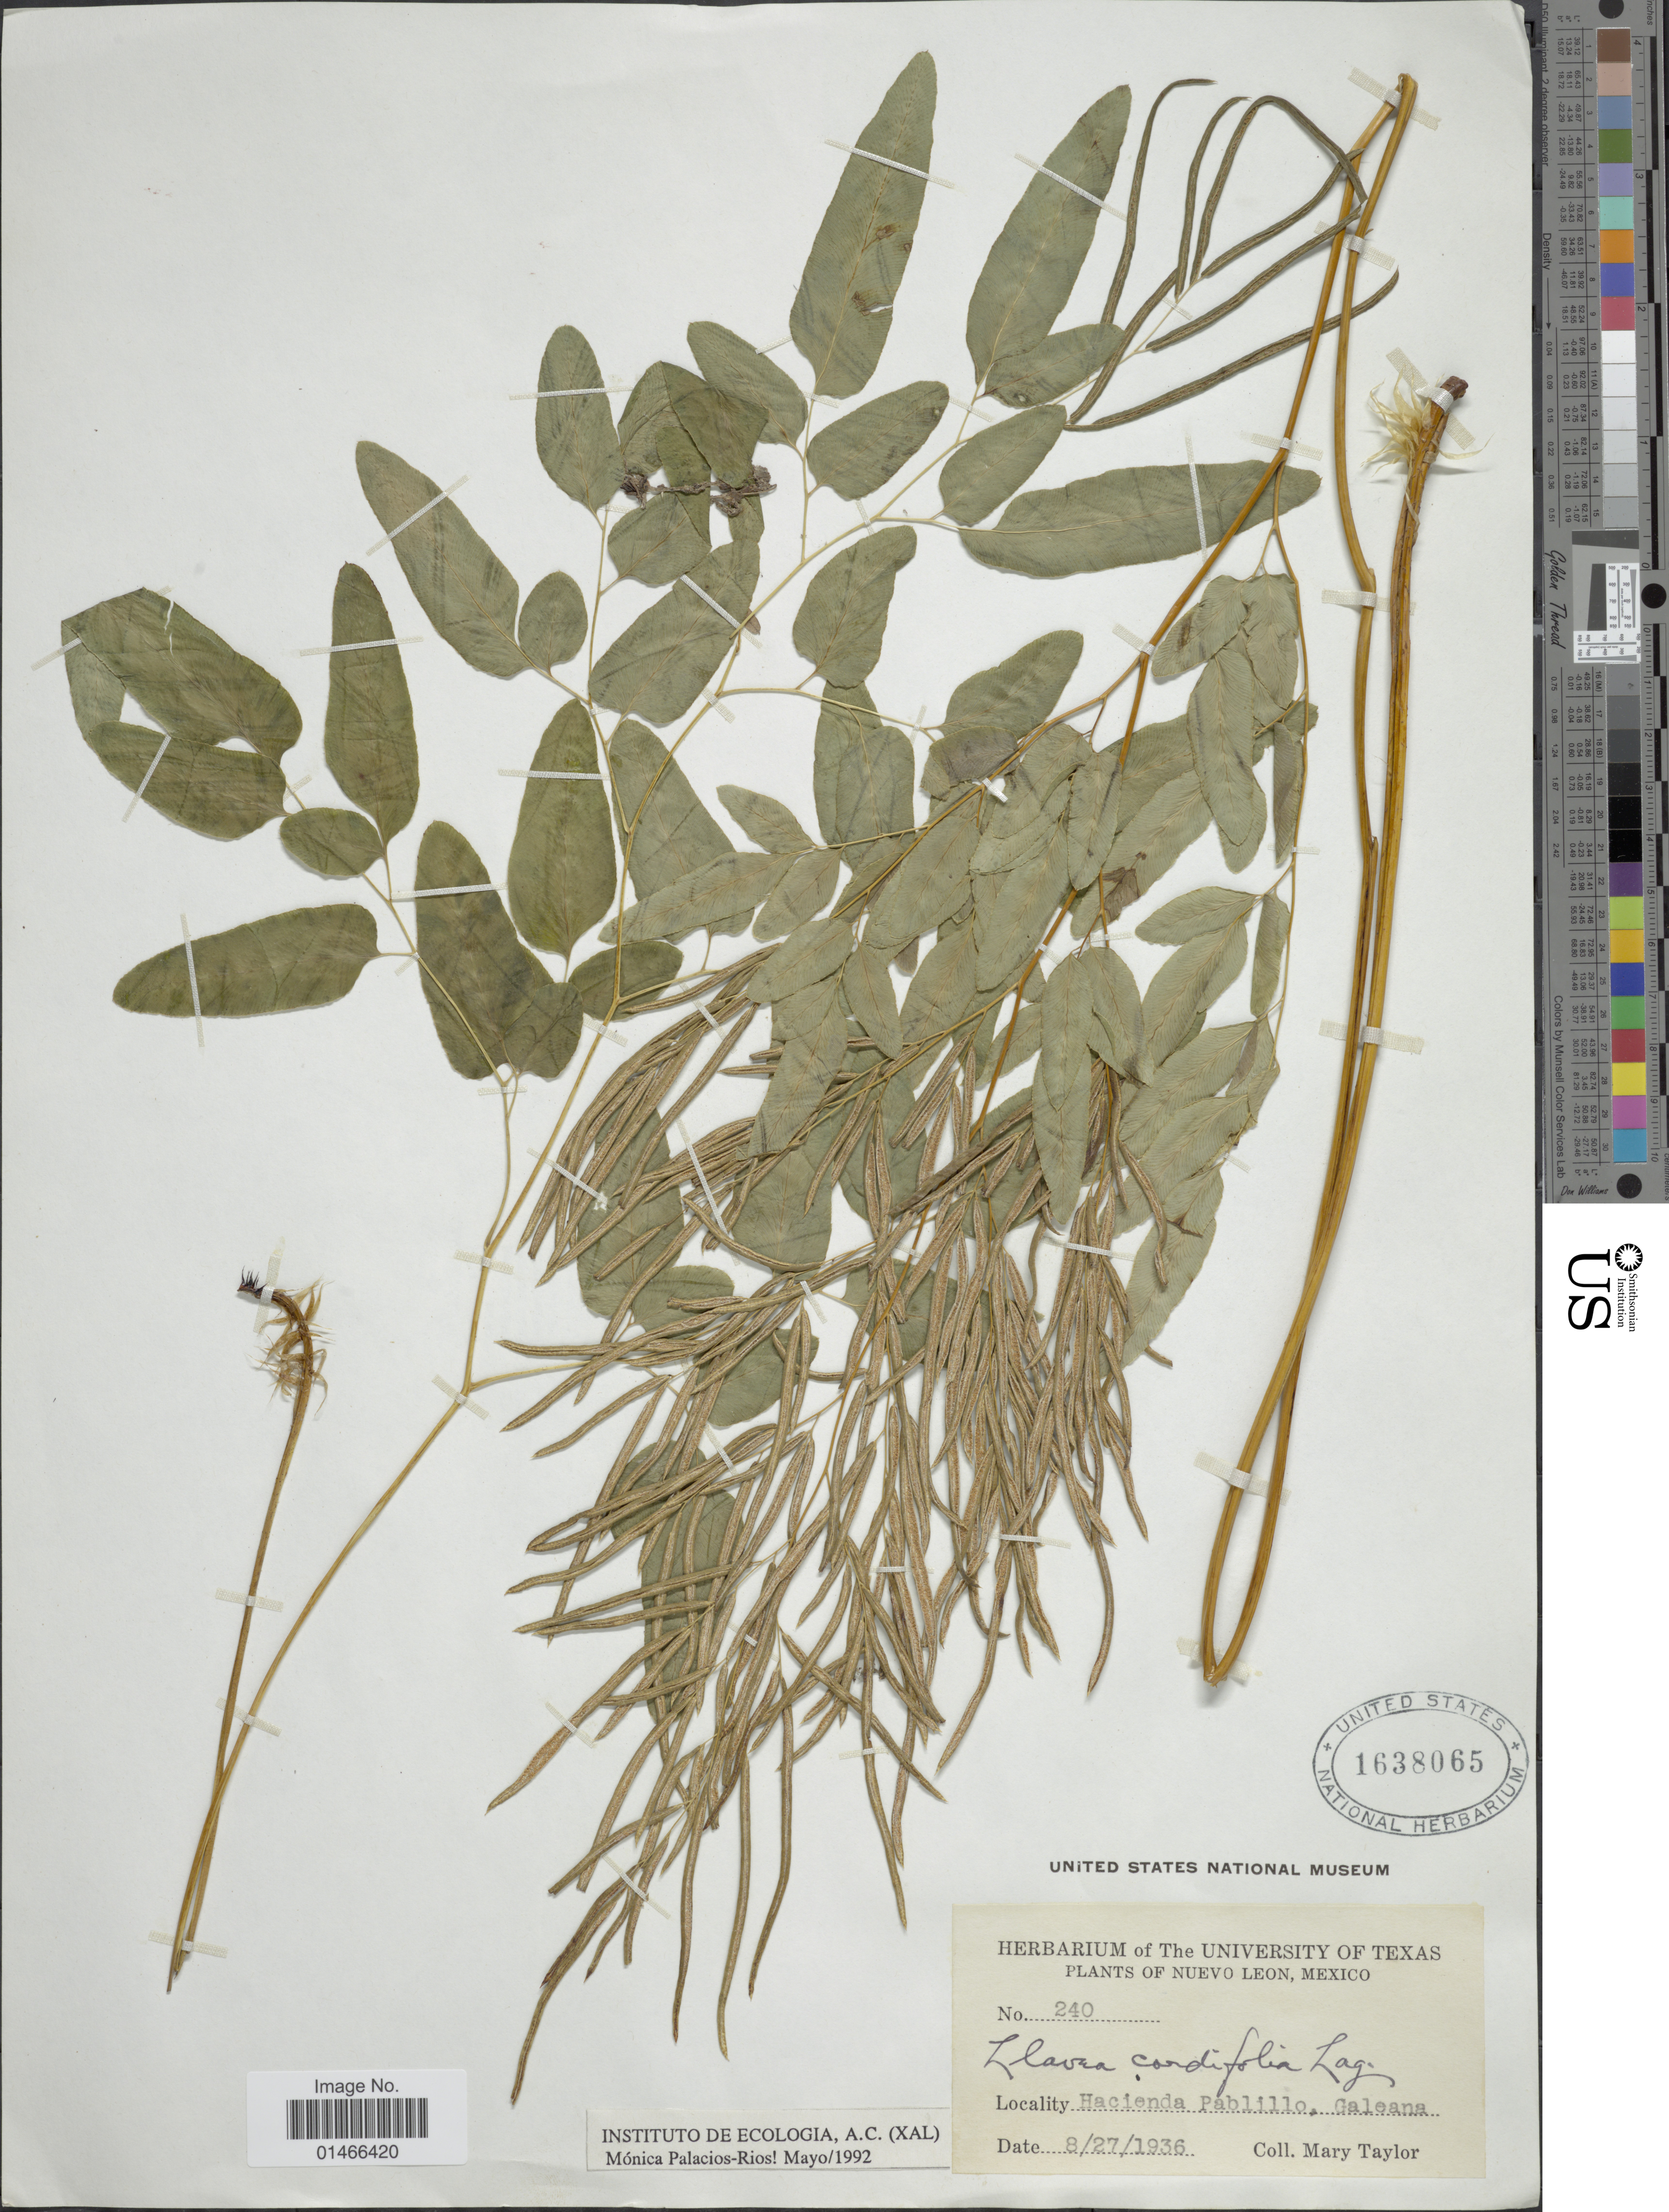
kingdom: Plantae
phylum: Tracheophyta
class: Polypodiopsida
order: Polypodiales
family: Pteridaceae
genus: Llavea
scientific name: Llavea cordifolia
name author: Lag.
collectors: M. S. Taylor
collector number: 240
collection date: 1936-08-27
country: Mexico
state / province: Nuevo León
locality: Hacienda Pablillo, Galeana.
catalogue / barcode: US 1638065